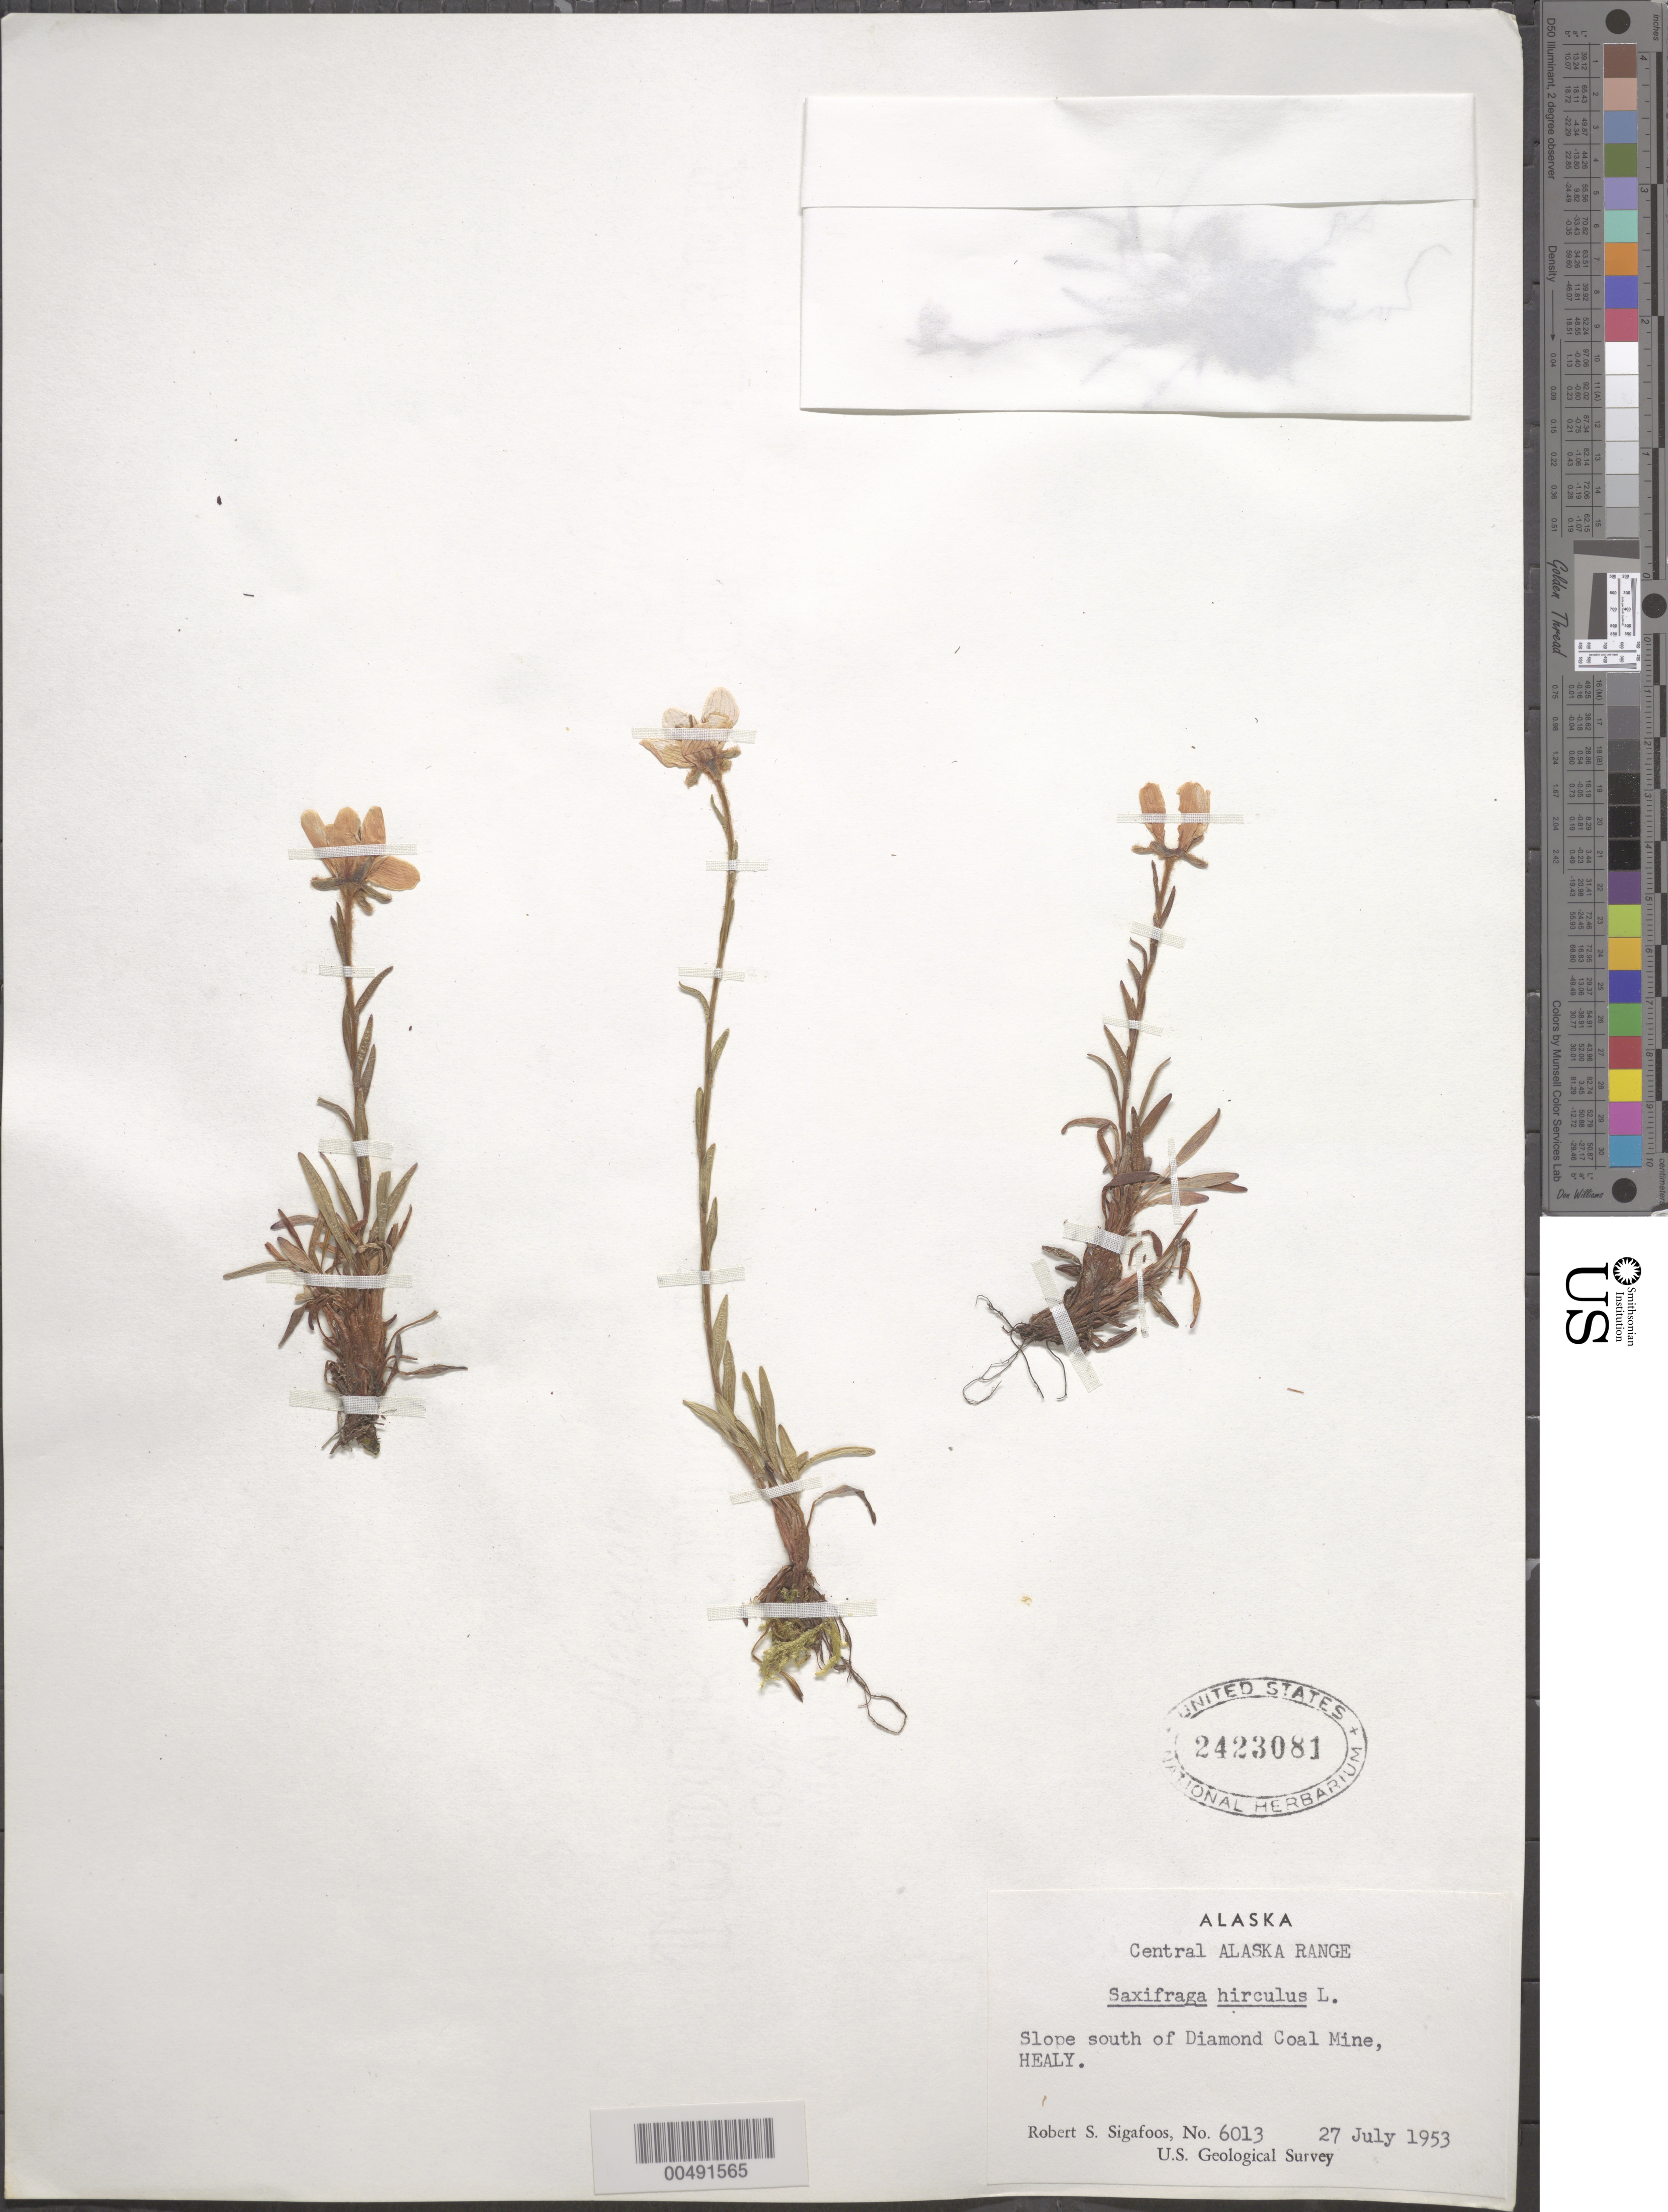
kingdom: Plantae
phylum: Tracheophyta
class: Magnoliopsida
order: Saxifragales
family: Saxifragaceae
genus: Saxifraga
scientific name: Saxifraga hirculus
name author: L.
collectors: R. Sigafoos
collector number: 6013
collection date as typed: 27 Jul 1953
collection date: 1953-07-27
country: United States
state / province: Alaska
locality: Central Alaskan Range, Healy, slope south of Diamond Coal Mine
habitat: on slope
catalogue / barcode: US 2423081